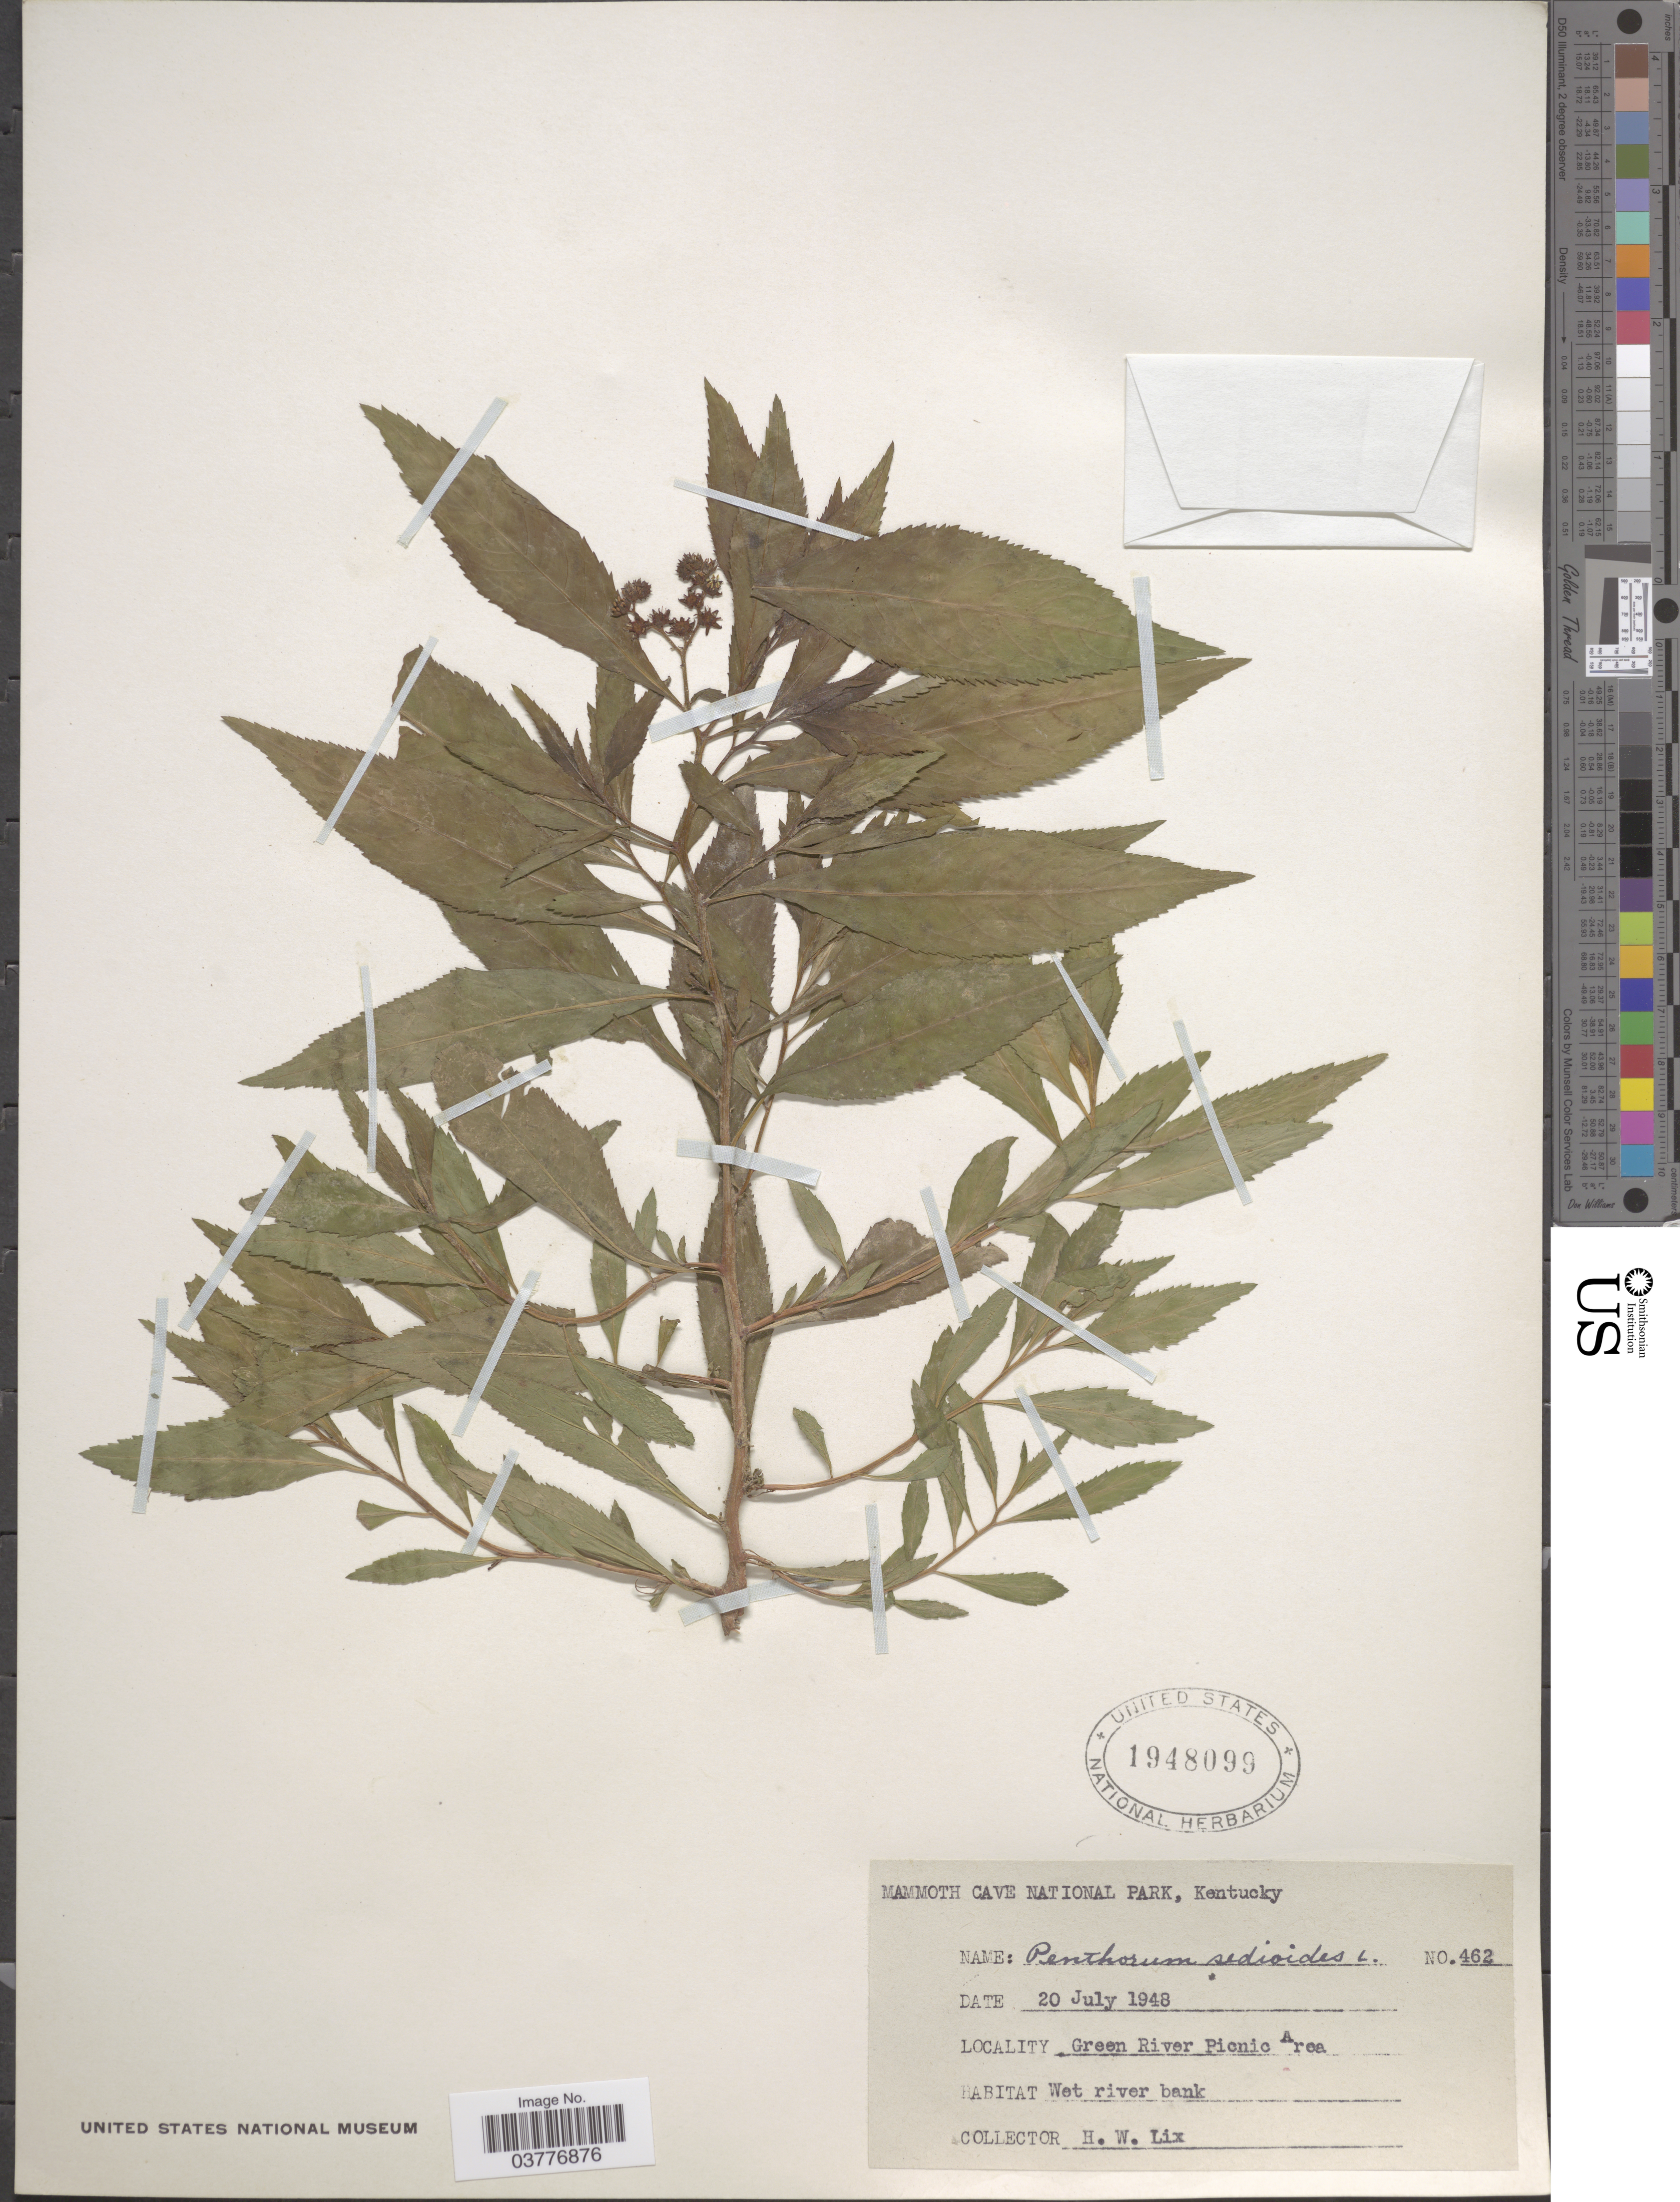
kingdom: Plantae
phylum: Tracheophyta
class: Magnoliopsida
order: Saxifragales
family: Penthoraceae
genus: Penthorum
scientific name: Penthorum sedoides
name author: L.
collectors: H. W. Lix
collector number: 462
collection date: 1948-07-20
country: United States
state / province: Kentucky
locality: Mammoth Cave National Park. Green River Picnic Area.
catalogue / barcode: US 1948099